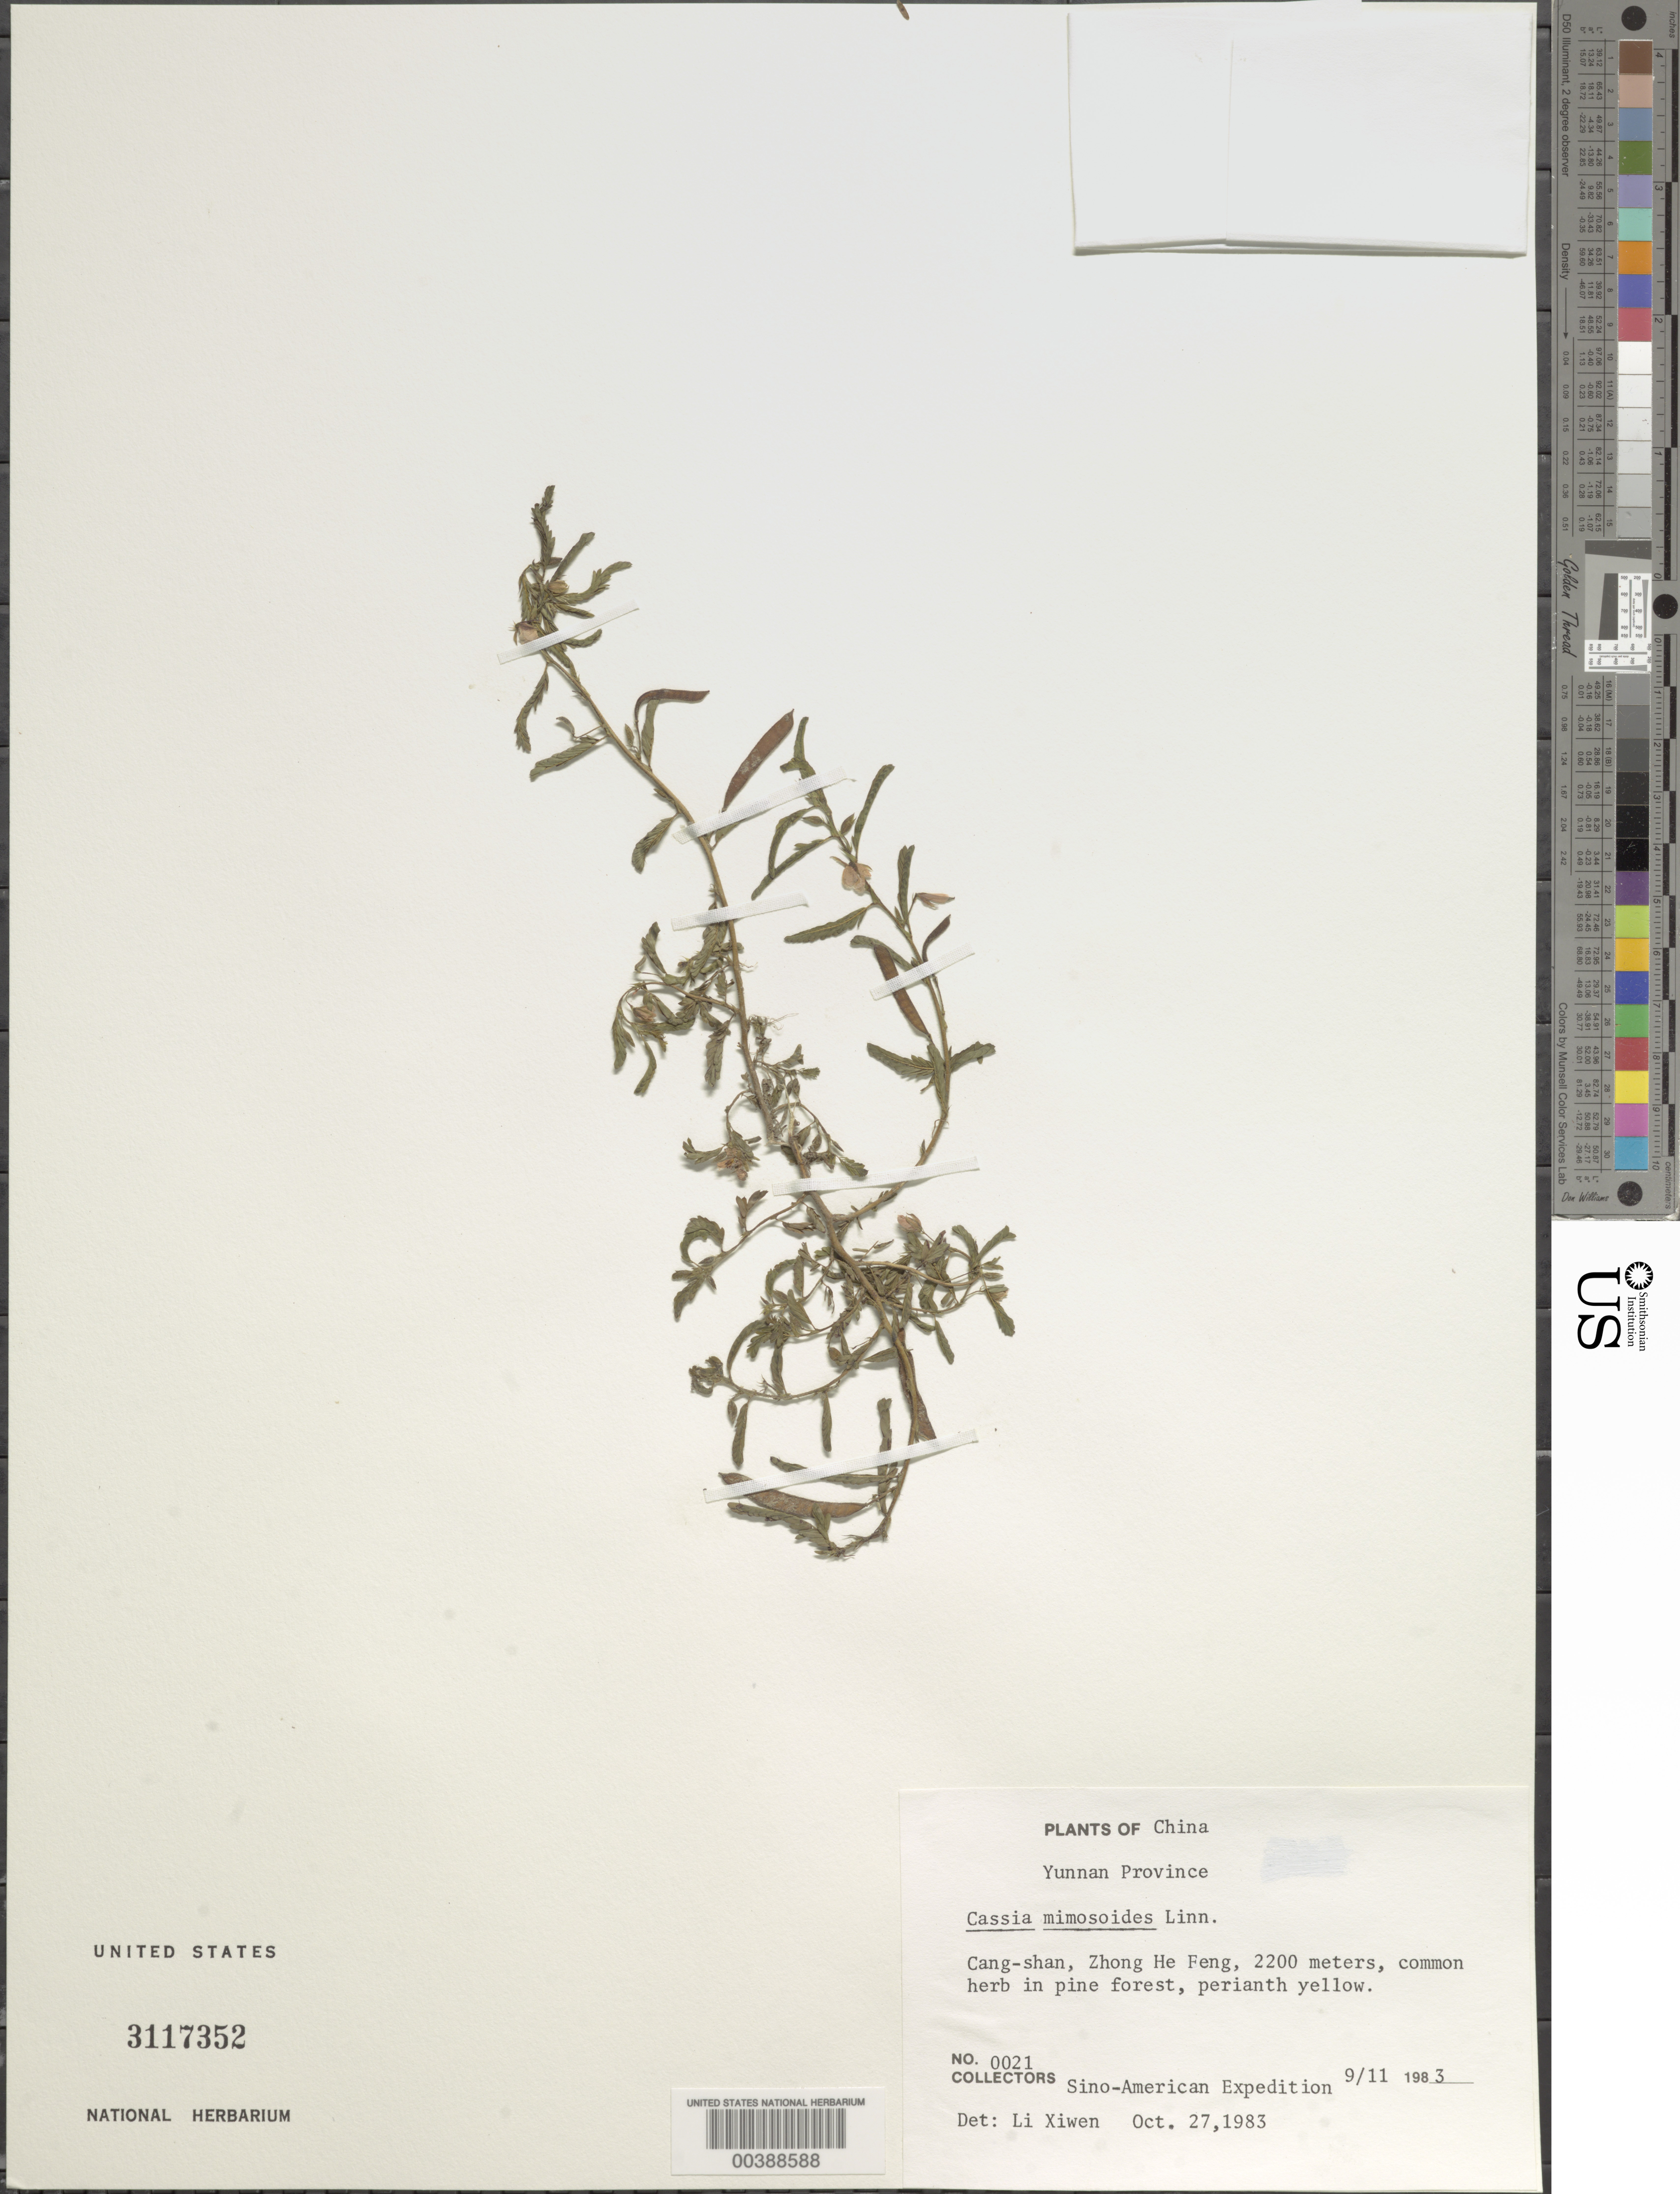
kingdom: Plantae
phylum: Tracheophyta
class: Magnoliopsida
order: Fabales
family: Fabaceae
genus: Chamaecrista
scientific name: Chamaecrista mimosoides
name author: (L.) Greene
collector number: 0021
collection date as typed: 09 Nov 1983 or 11 Sep 1983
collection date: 1983-09-11 or 1983-11-09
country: China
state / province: Yunnan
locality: Cang-shan, zhong he feng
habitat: Forest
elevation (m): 2200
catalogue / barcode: US 3117352